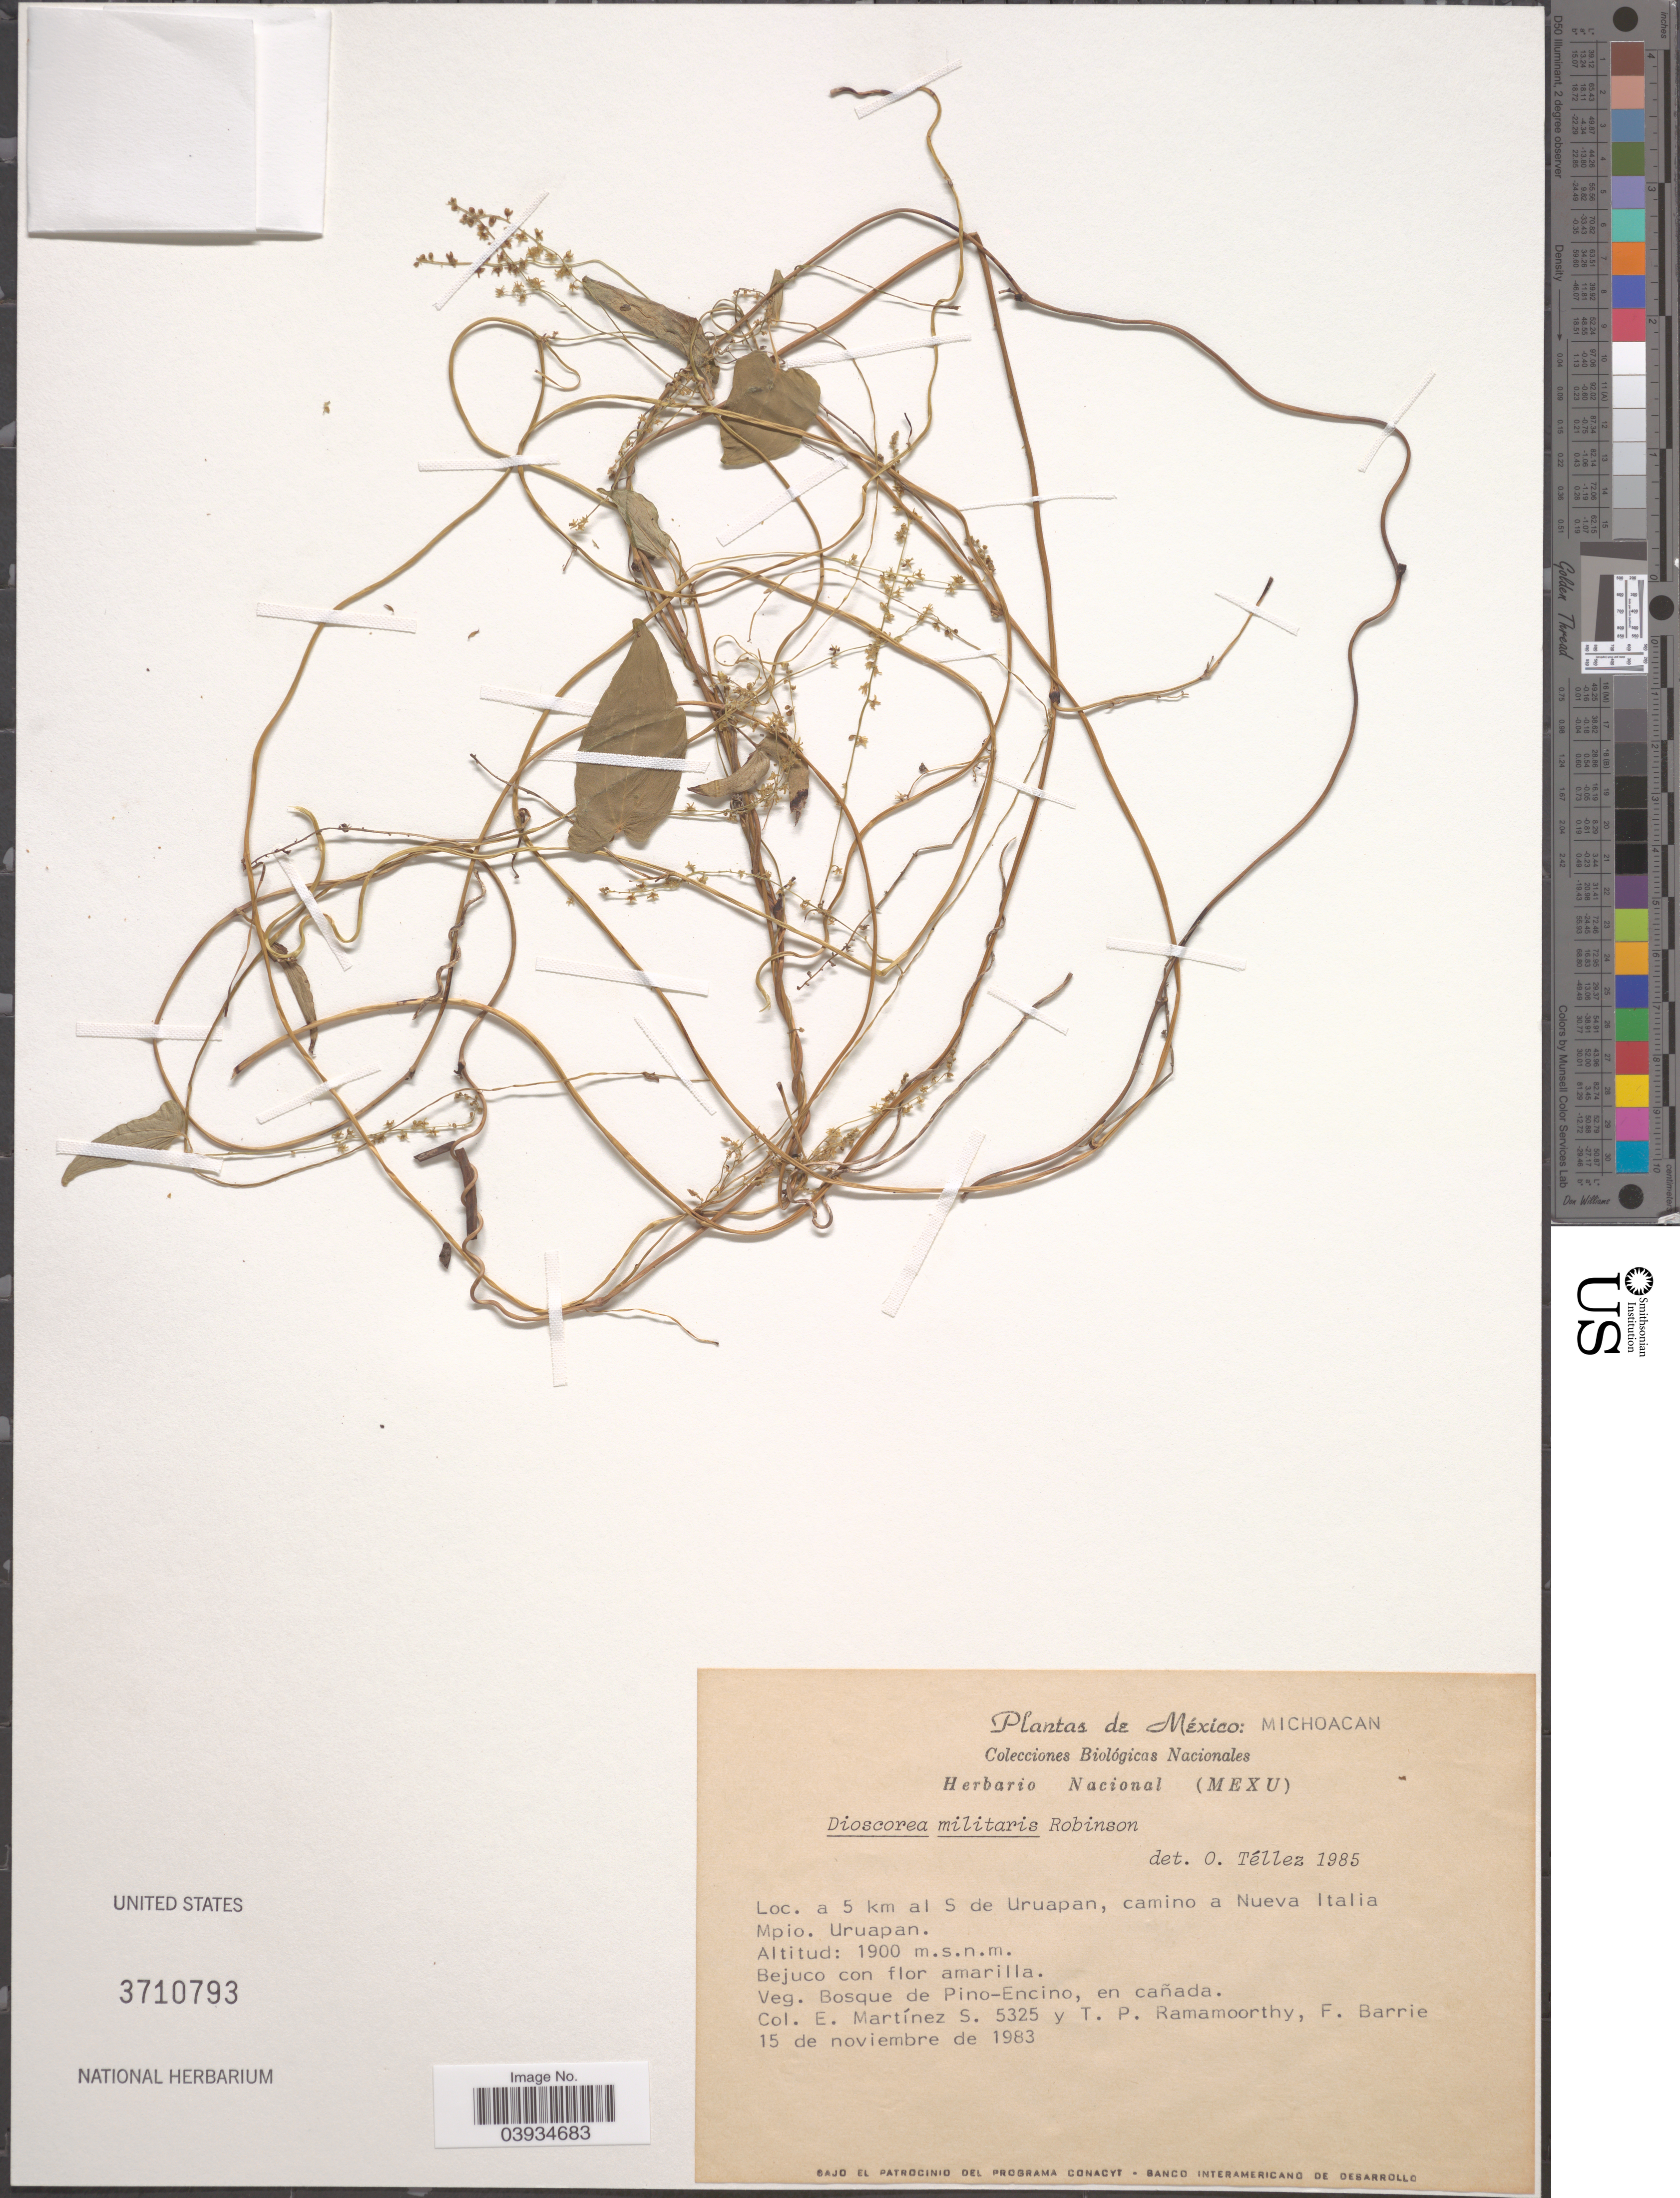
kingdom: Plantae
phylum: Tracheophyta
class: Liliopsida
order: Dioscoreales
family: Dioscoreaceae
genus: Dioscorea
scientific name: Dioscorea militaris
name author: B.L. Rob.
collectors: E. M. Martínez S., T. P. Ramamoorthy & F. R. Barrie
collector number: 5325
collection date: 1983-11-15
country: Mexico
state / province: Michoacán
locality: A 5 km al S de Uruapan, camino a Nueva Italia Mpio. Uruapan.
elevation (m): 1900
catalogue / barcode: US 3710793